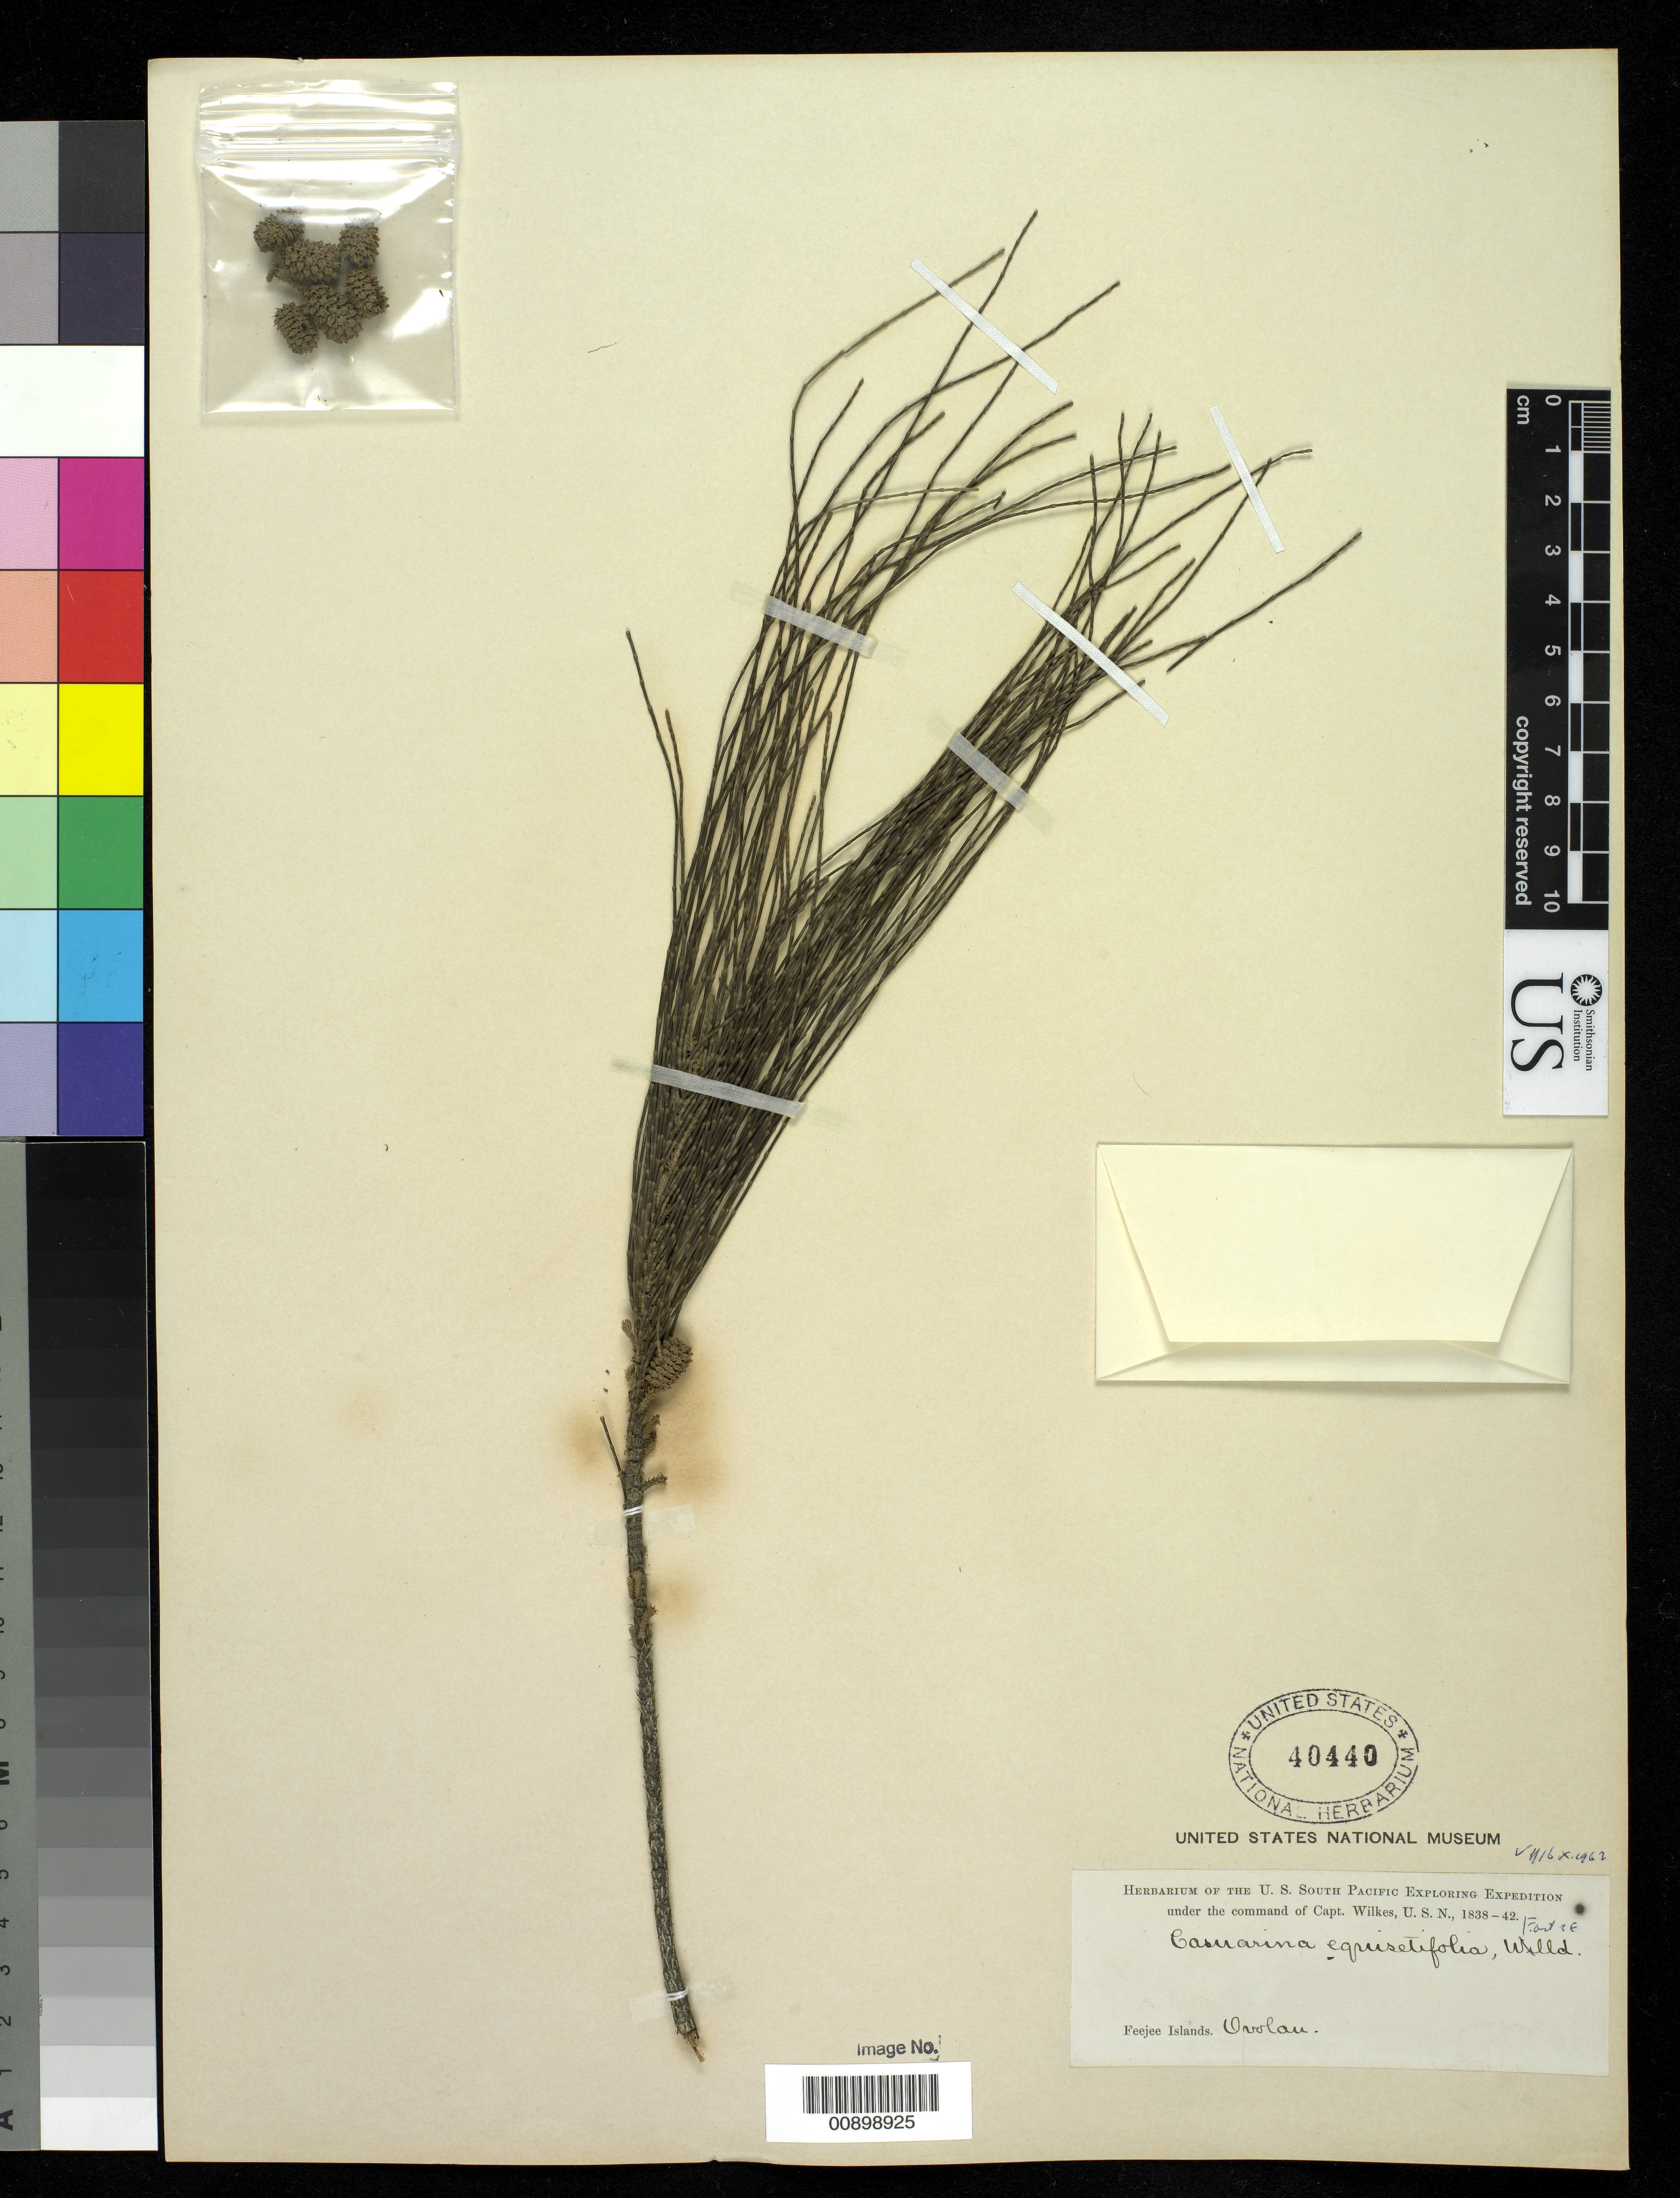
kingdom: Plantae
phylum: Tracheophyta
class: Magnoliopsida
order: Fagales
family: Casuarinaceae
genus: Casuarina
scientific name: Casuarina equisetifolia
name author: L.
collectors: Wilkes Explor. Exped.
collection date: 1838/1842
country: Fiji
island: Ovalau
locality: Feejee Islands. Ovolau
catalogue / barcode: US 40440